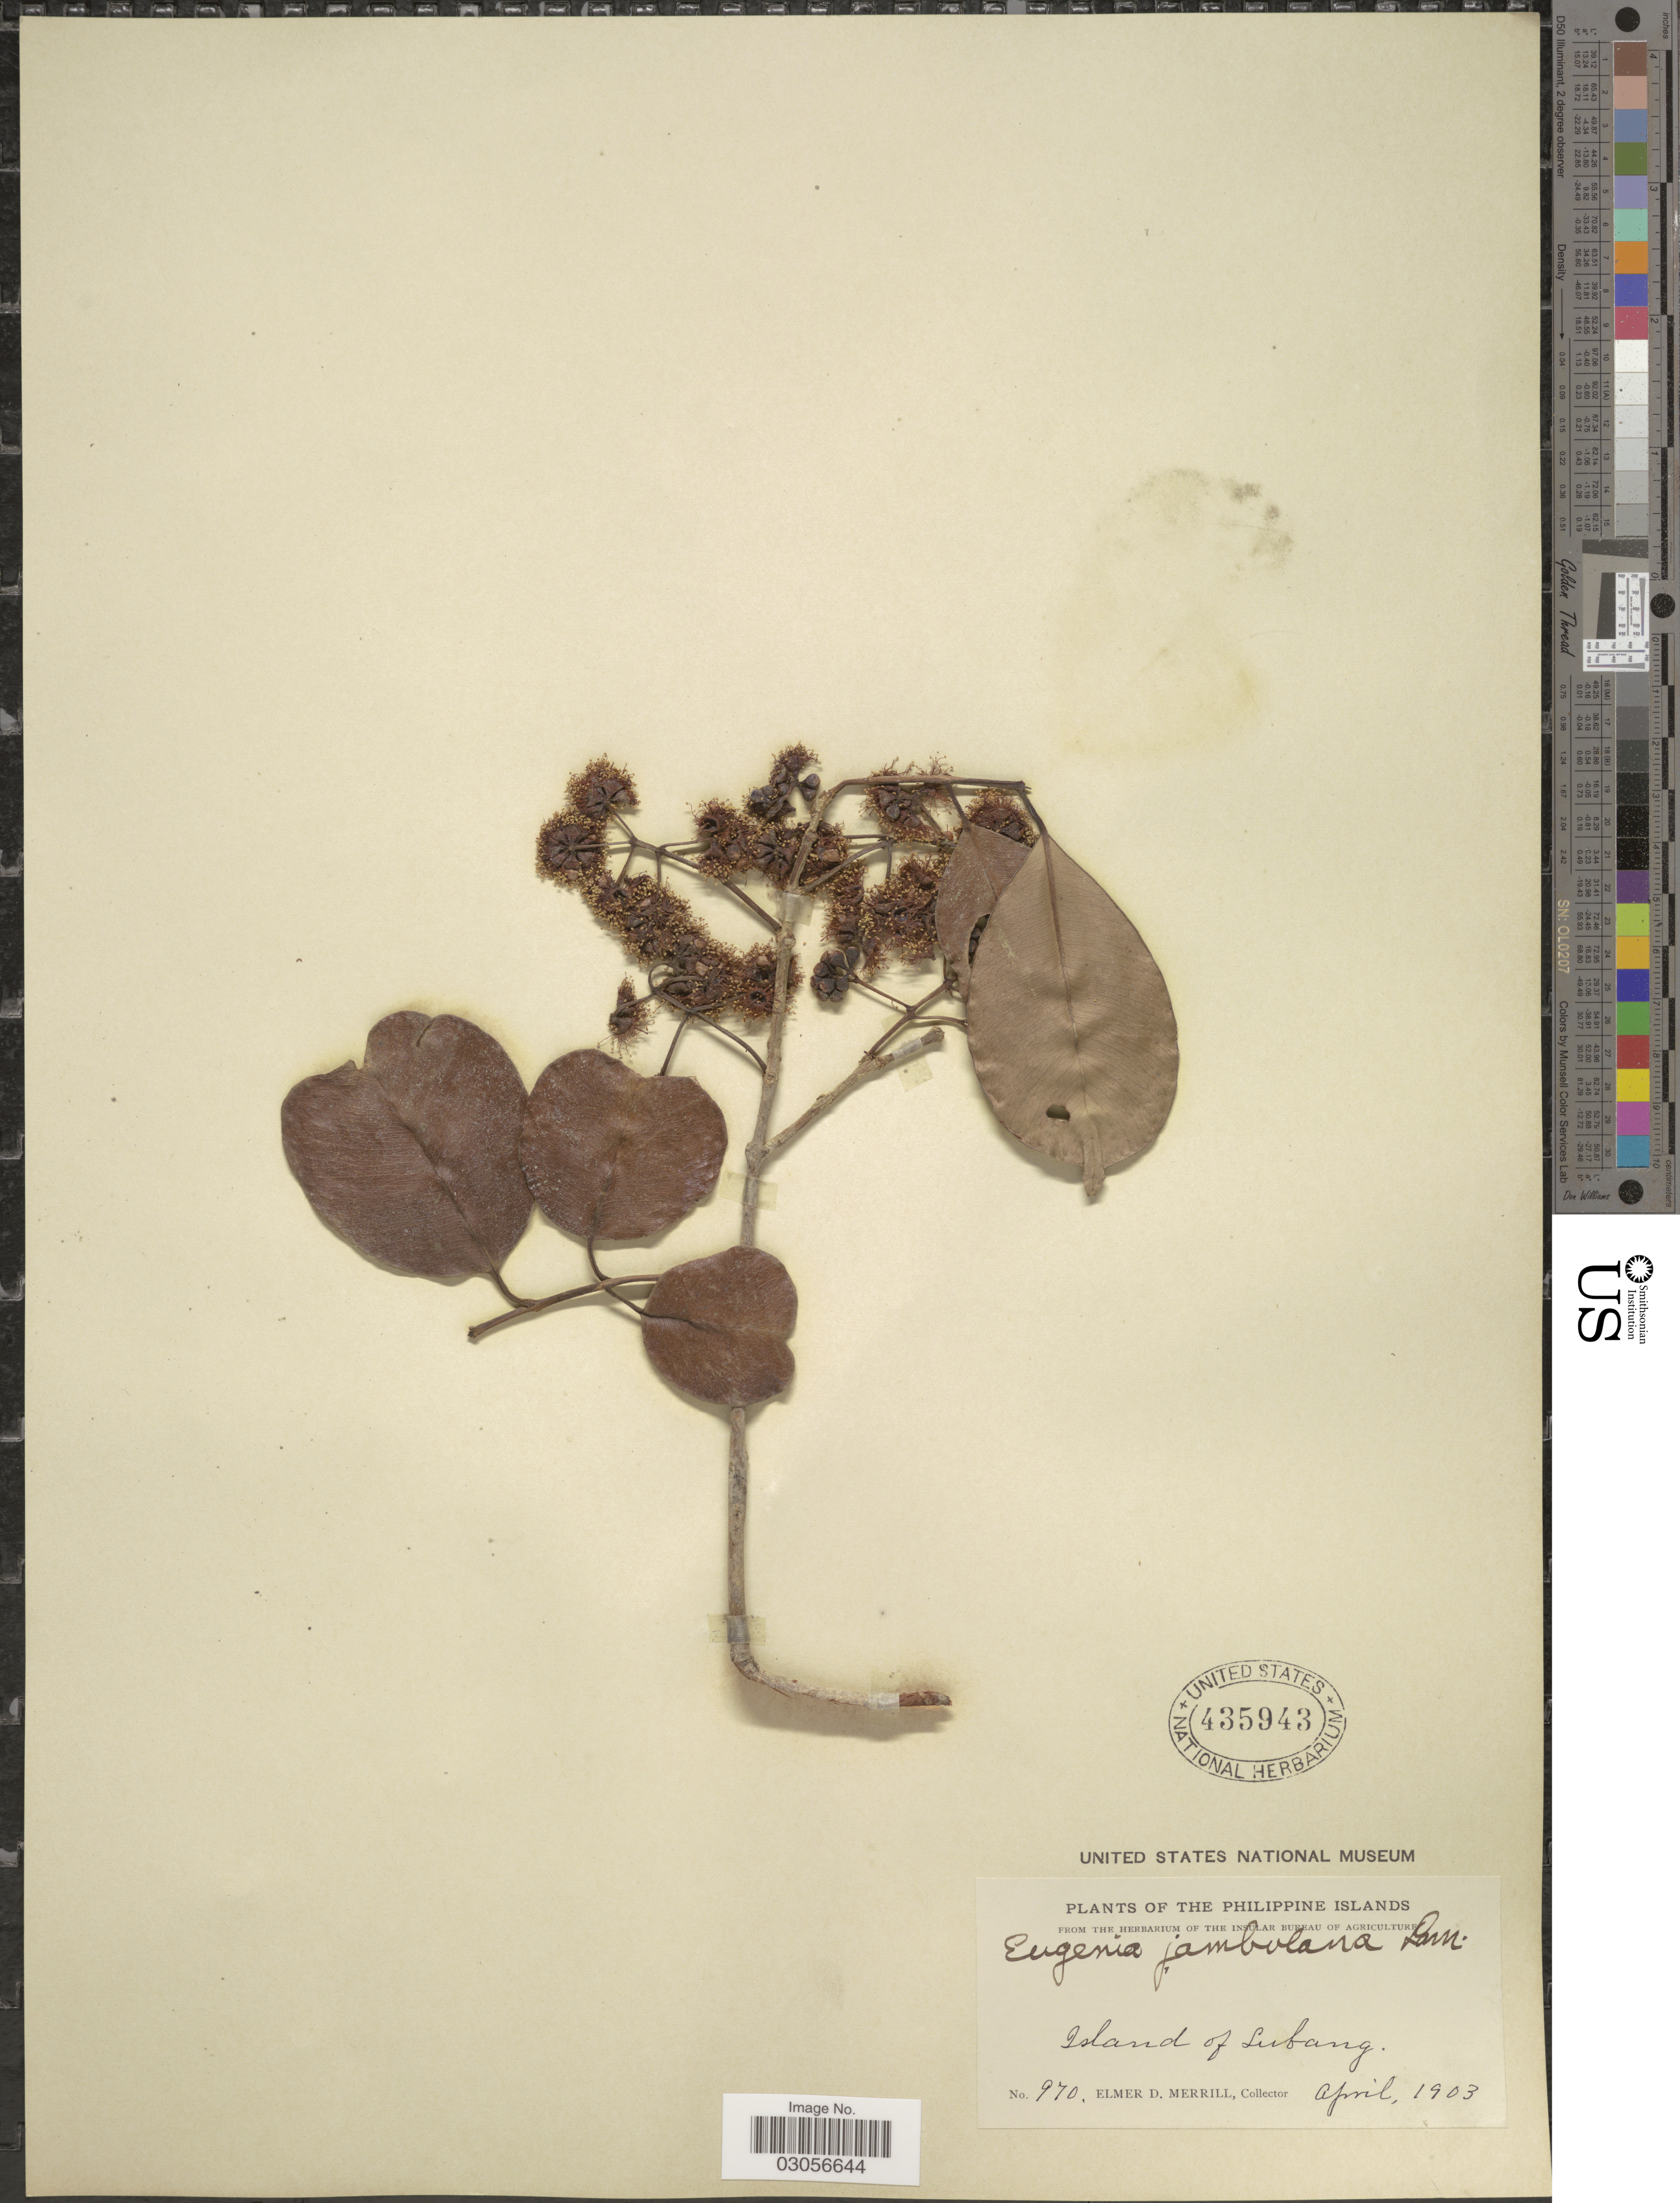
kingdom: Plantae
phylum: Tracheophyta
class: Magnoliopsida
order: Myrtales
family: Myrtaceae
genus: Syzygium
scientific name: Syzygium cumini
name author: (L.) Skeels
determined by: Strong, Mark T., (BOT), Smithsonian Institution - National Museum of Natural History (UNITED STATES)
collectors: E. D. Merrill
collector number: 970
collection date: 1903-04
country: Philippines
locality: Philippine Islands. Island of Lubang.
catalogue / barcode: US 435943